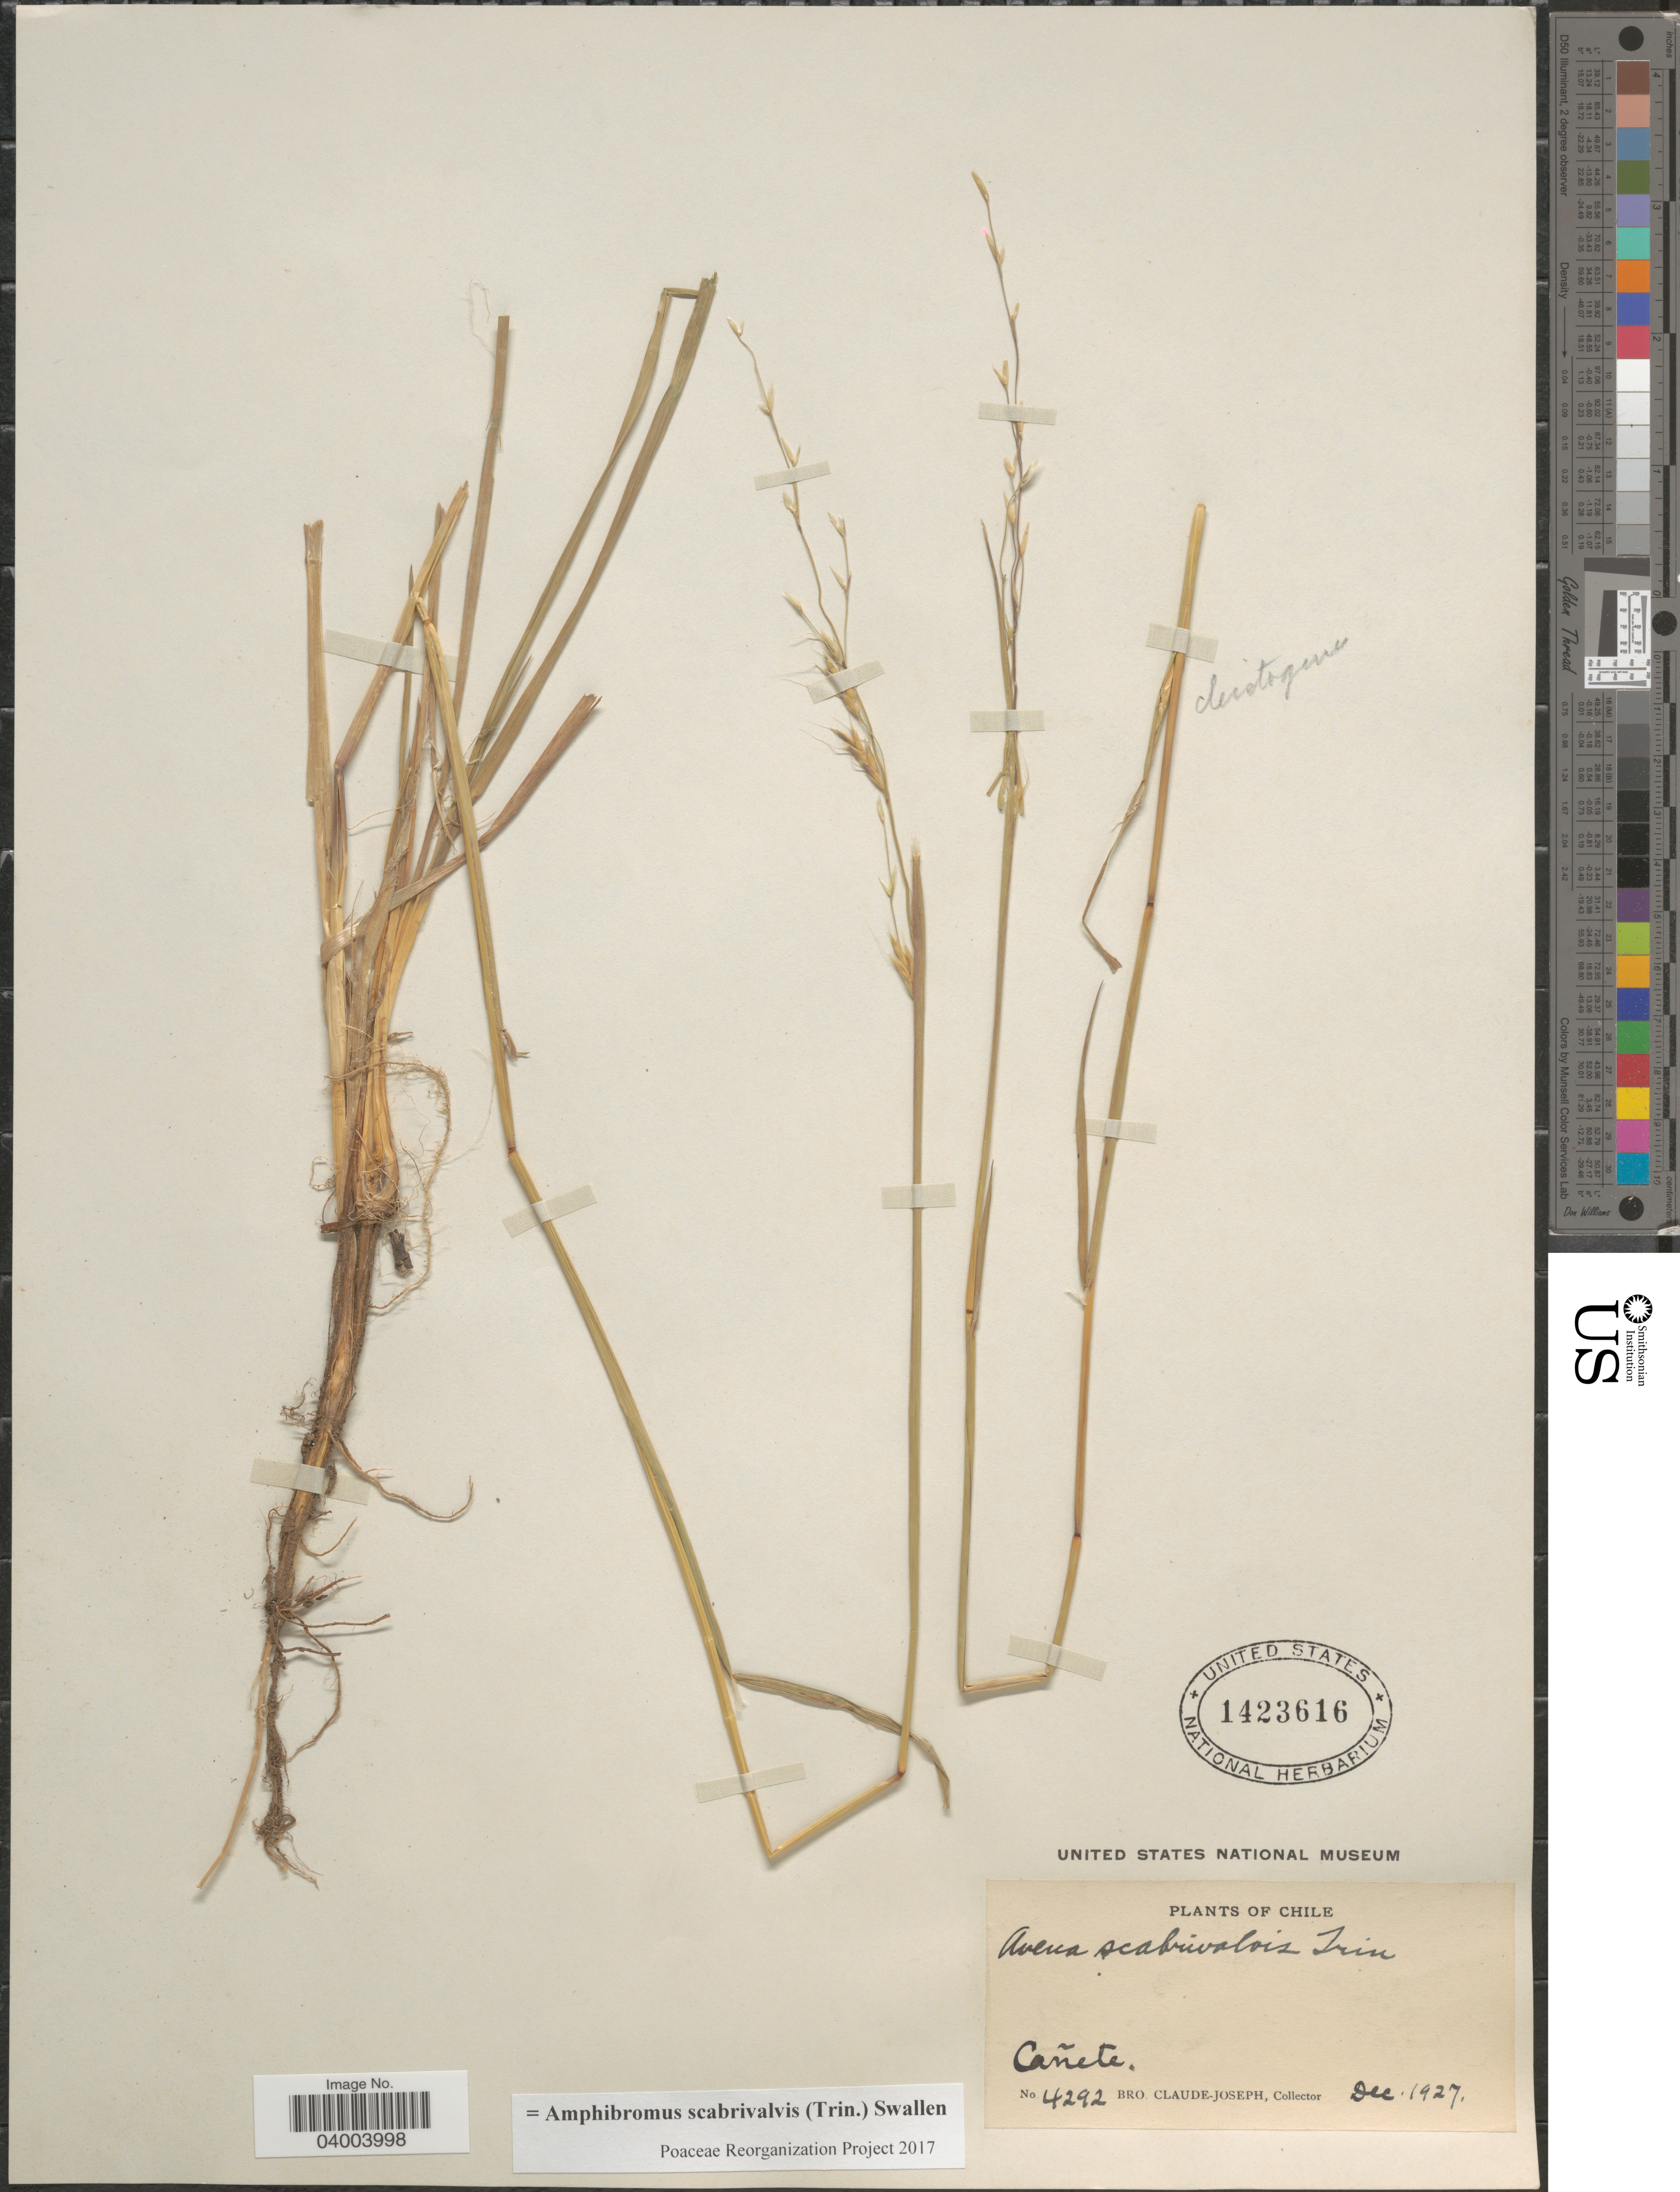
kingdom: Plantae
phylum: Tracheophyta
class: Liliopsida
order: Poales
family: Poaceae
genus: Amphibromus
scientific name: Amphibromus scabrivalvis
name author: (Trin.) Swallen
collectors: Bro. Claude-Joseph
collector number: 4292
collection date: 1927-12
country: Chile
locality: Cañete.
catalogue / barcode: US 1423616